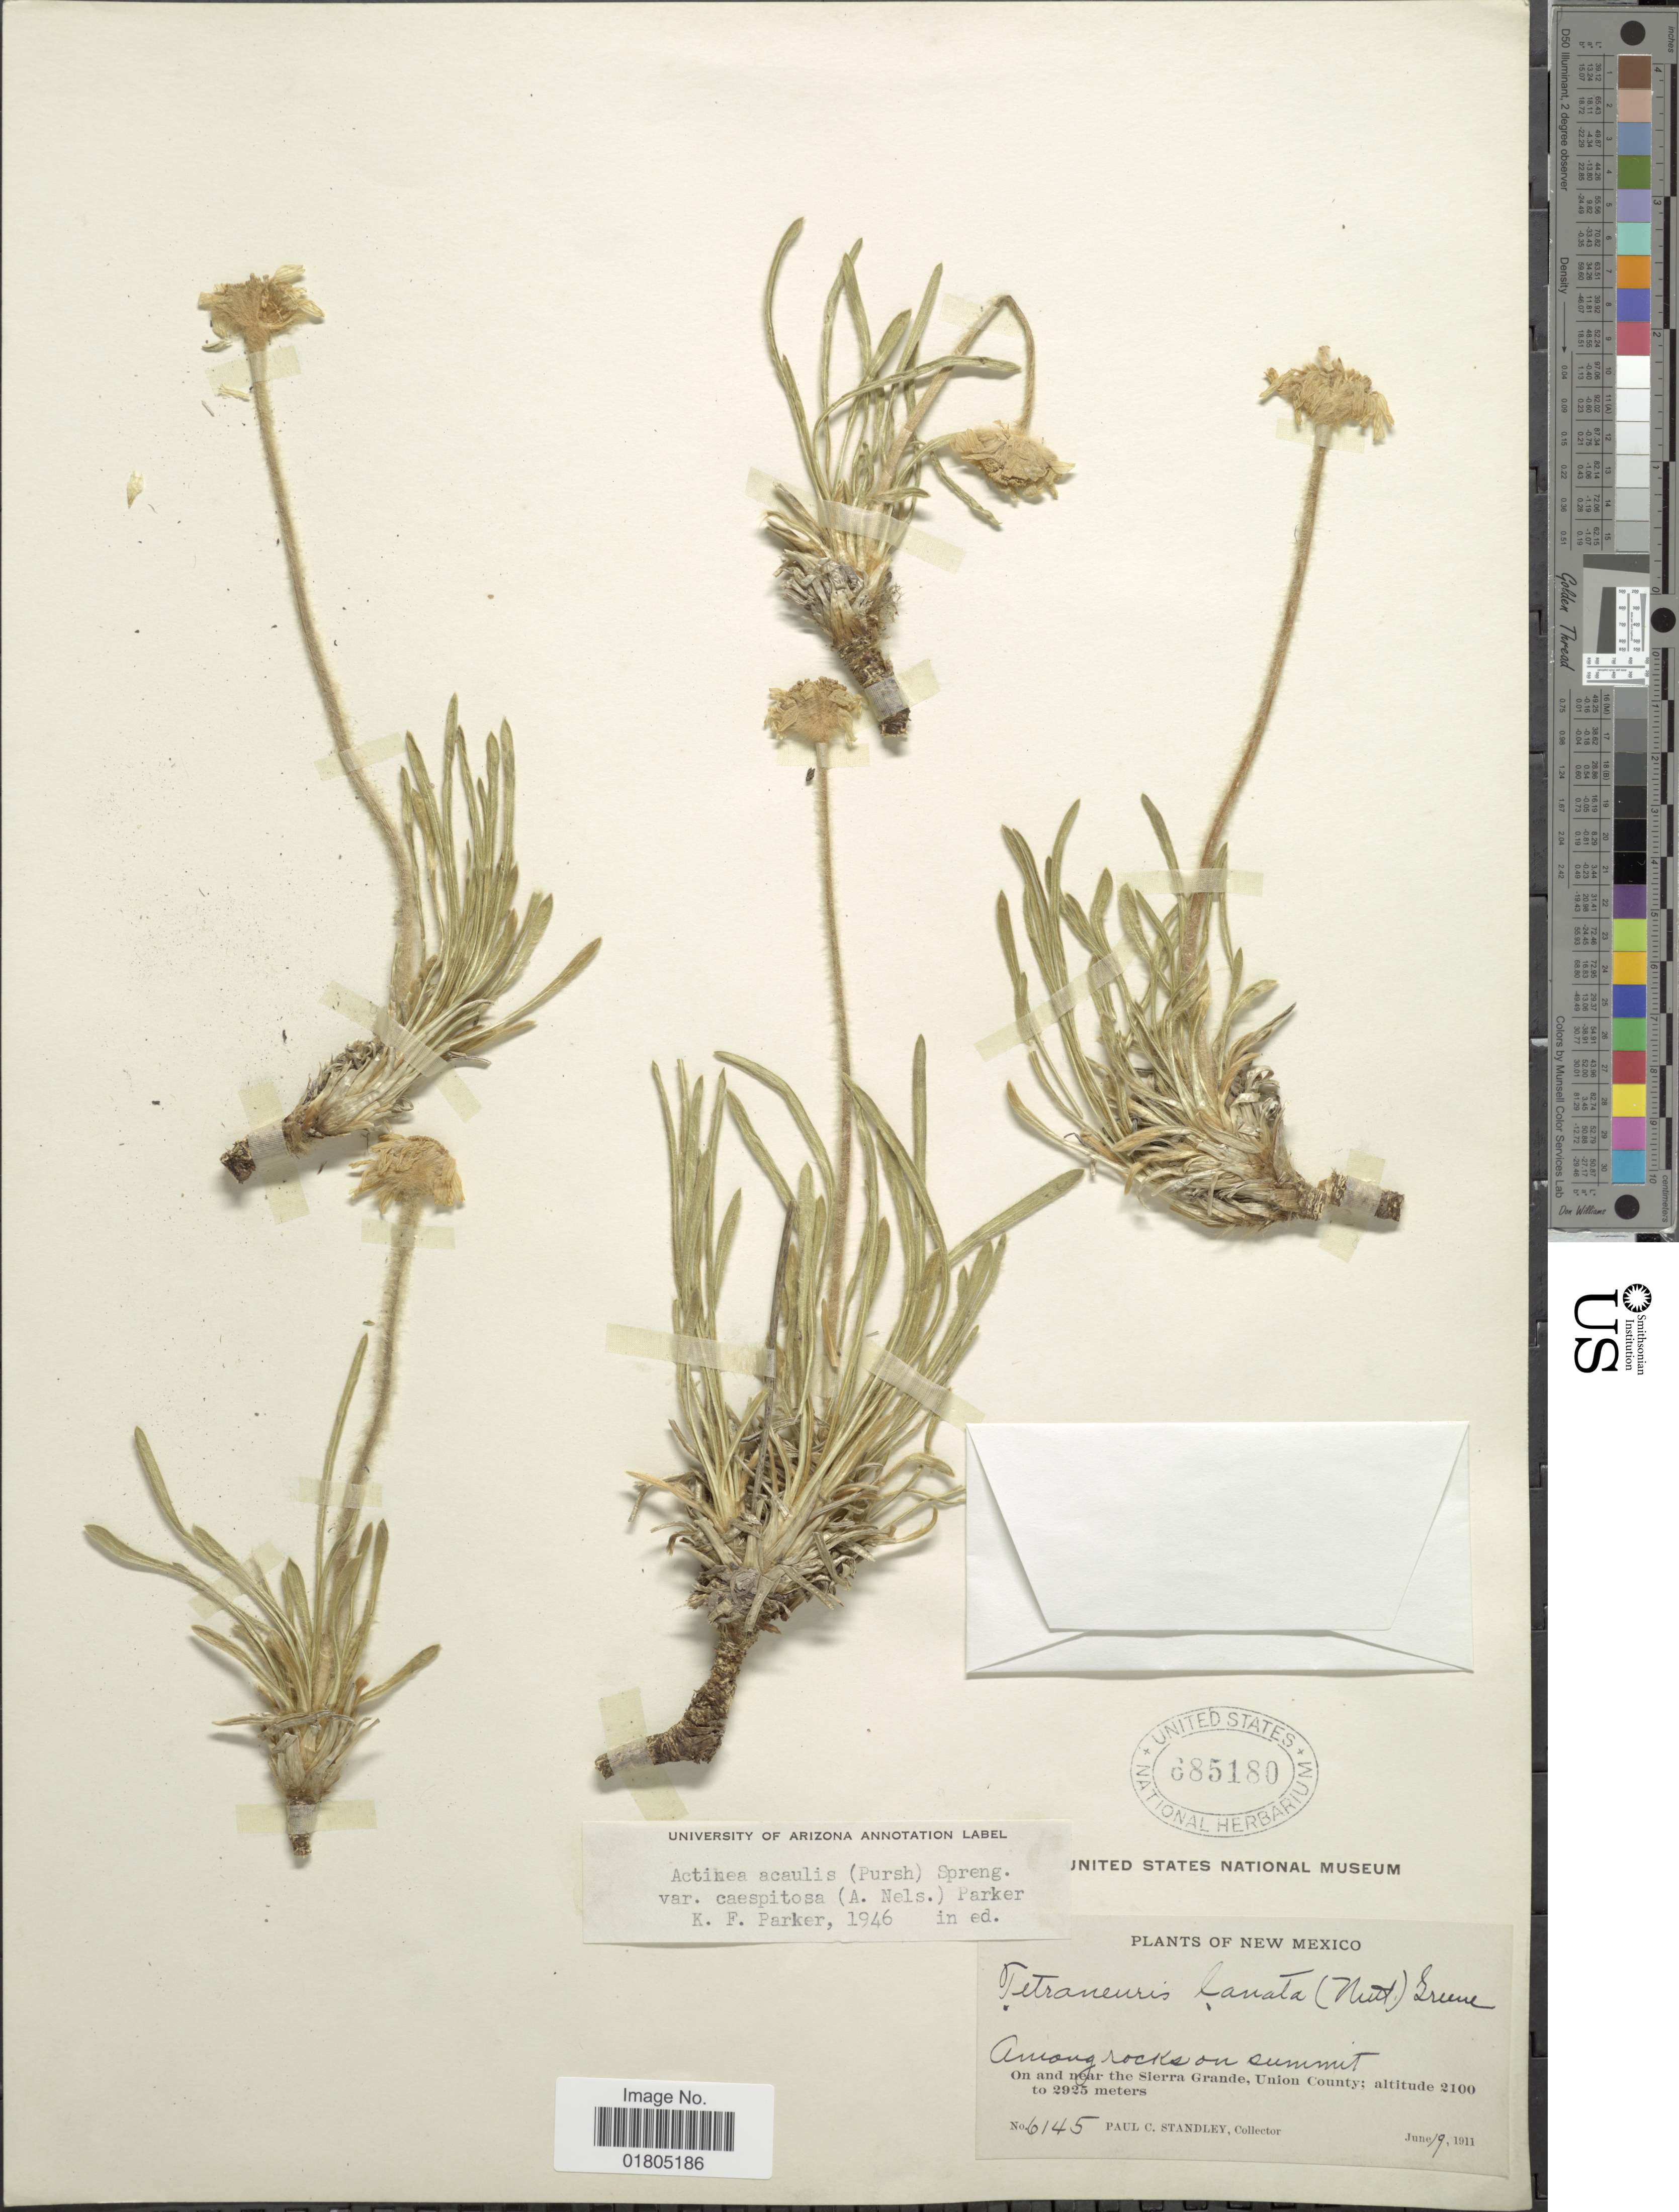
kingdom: Plantae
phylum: Tracheophyta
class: Magnoliopsida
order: Asterales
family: Asteraceae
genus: Actinea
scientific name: Actinea acaulis var. caespitosa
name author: (A. Nelson) K.F. Parker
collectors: P. C. Standley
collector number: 6145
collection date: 1911-06-19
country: United States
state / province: New Mexico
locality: Among rocks on summit, On and near the Sierra Grande, Union County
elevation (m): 2100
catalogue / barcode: US 685180